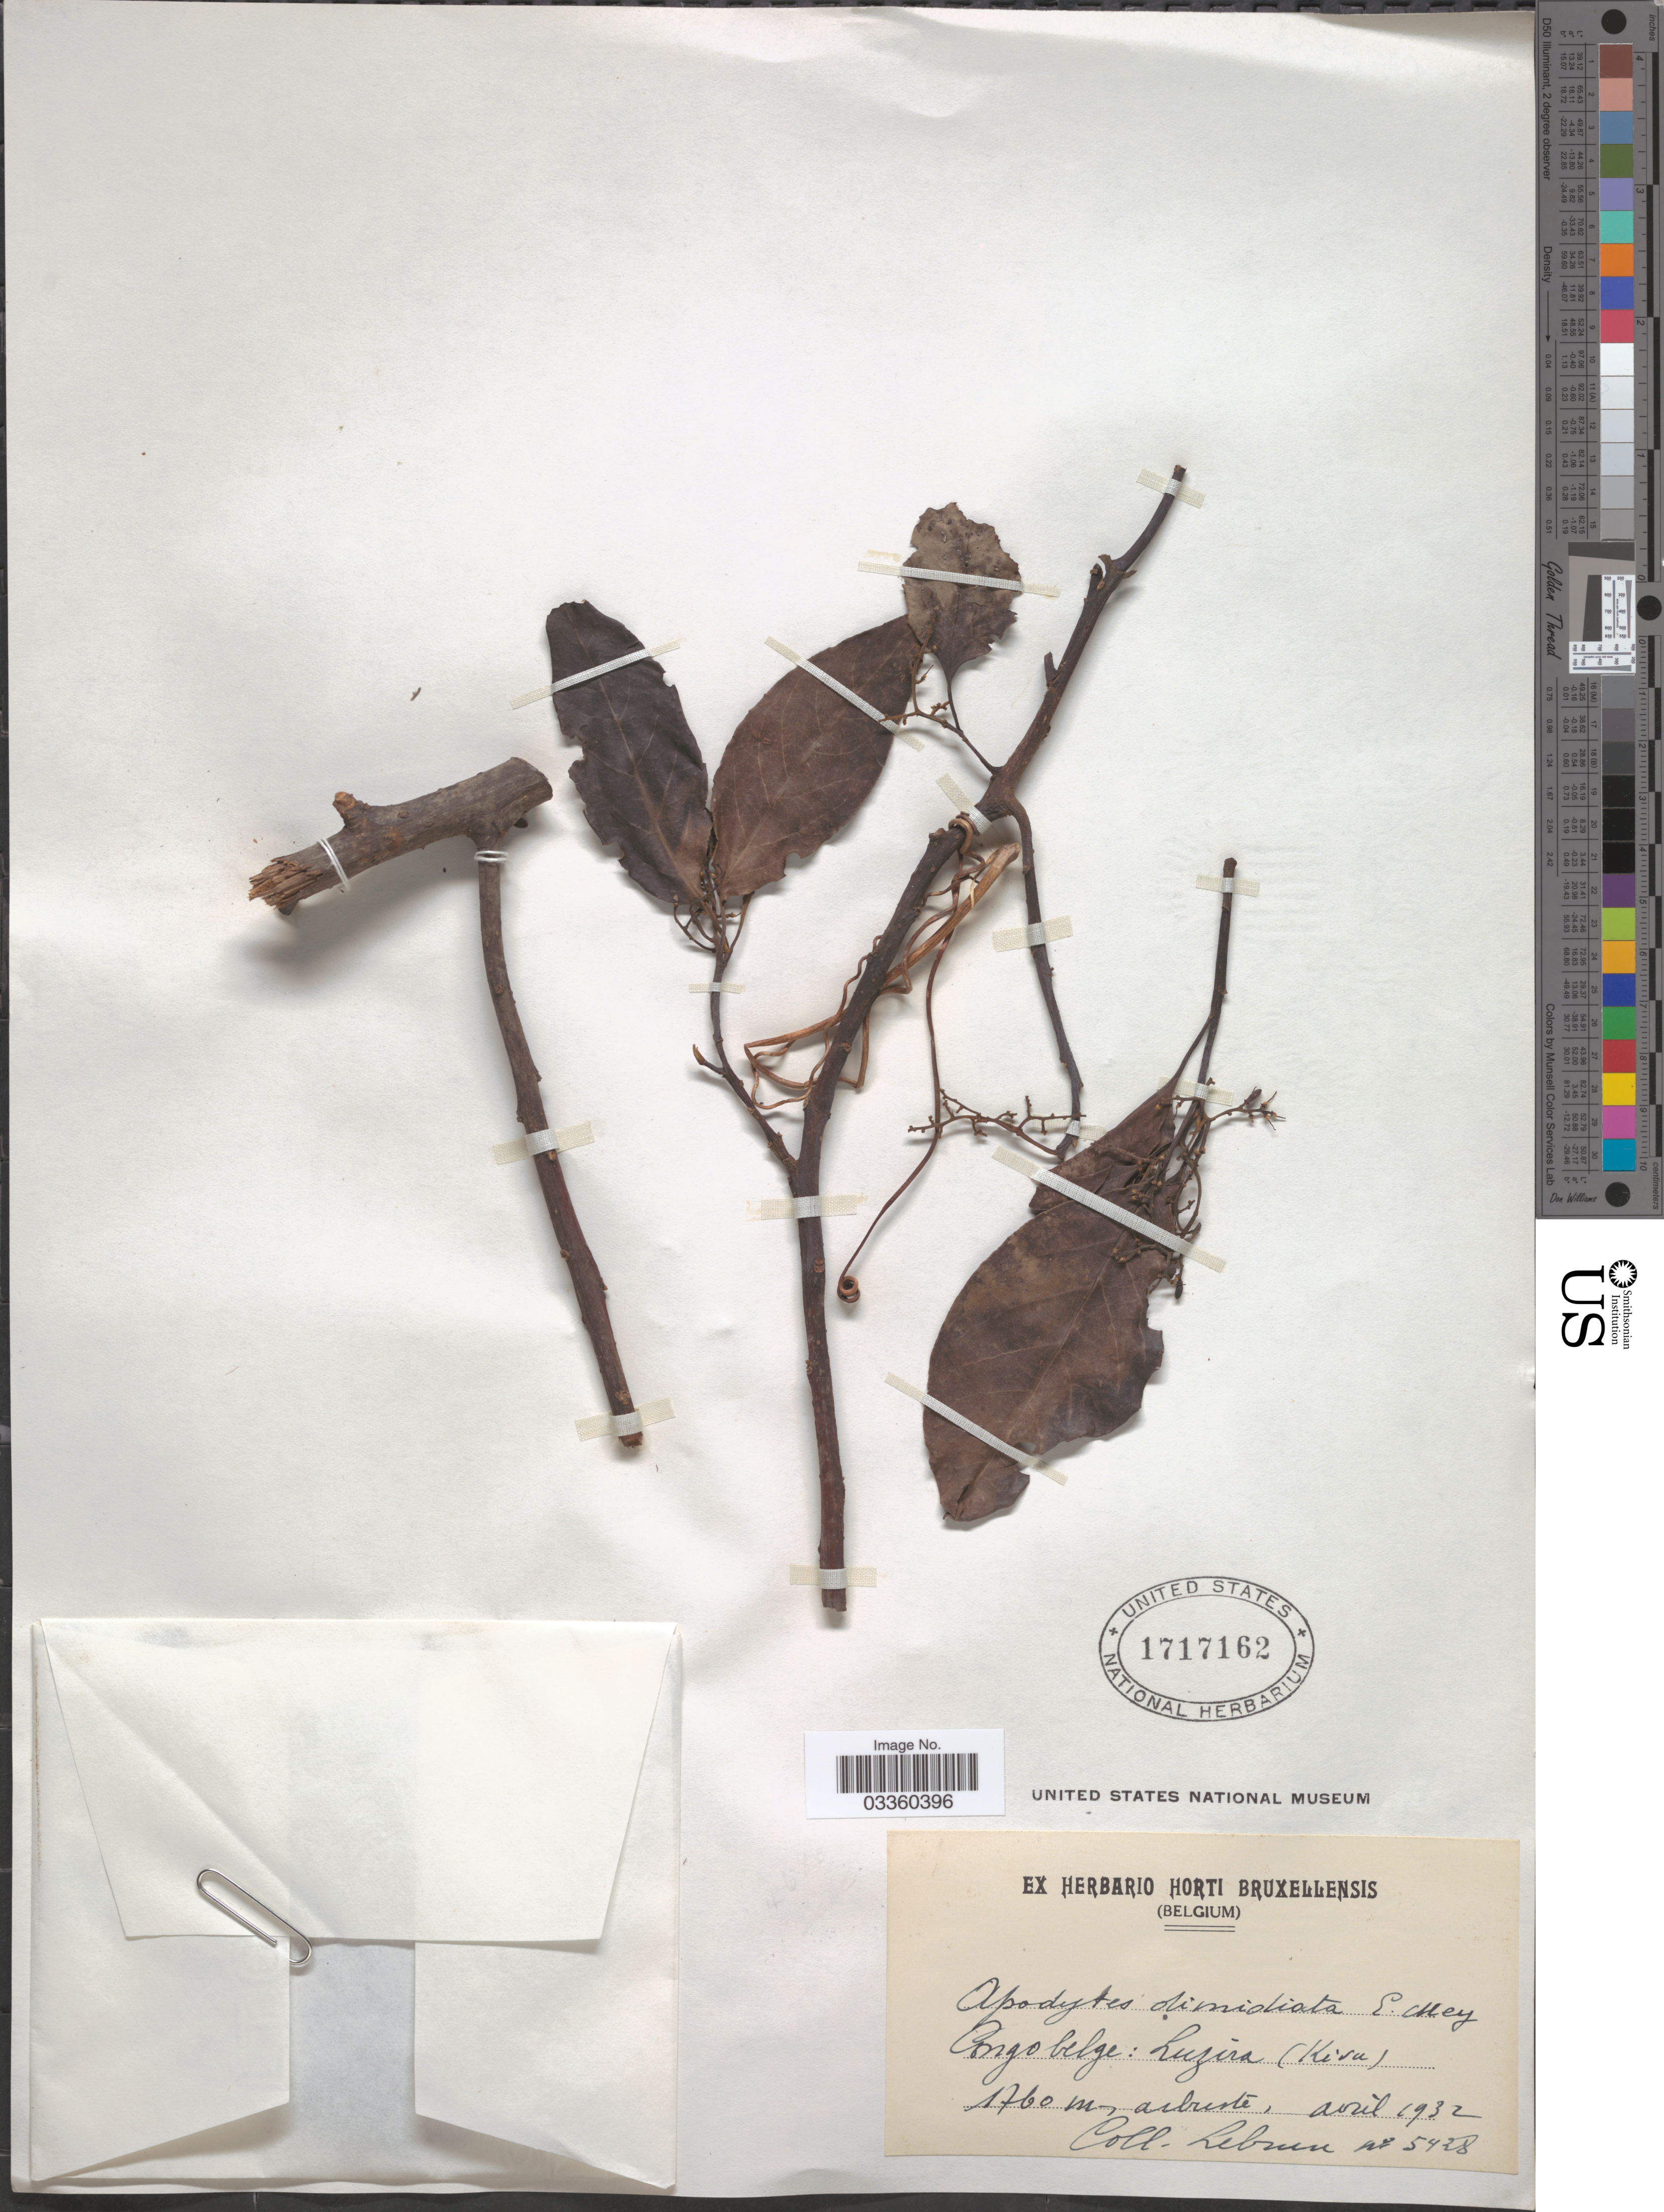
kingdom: Plantae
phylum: Tracheophyta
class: Magnoliopsida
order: Metteniusales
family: Metteniusaceae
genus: Apodytes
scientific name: Apodytes dimidiata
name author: E. Mey. ex Arn.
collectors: J.A. Lebrun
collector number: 5428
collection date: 1932-08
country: Congo, Democratic Republic of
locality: Congo Belge: Luzira (Kivu).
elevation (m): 1760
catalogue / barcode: US 1717162